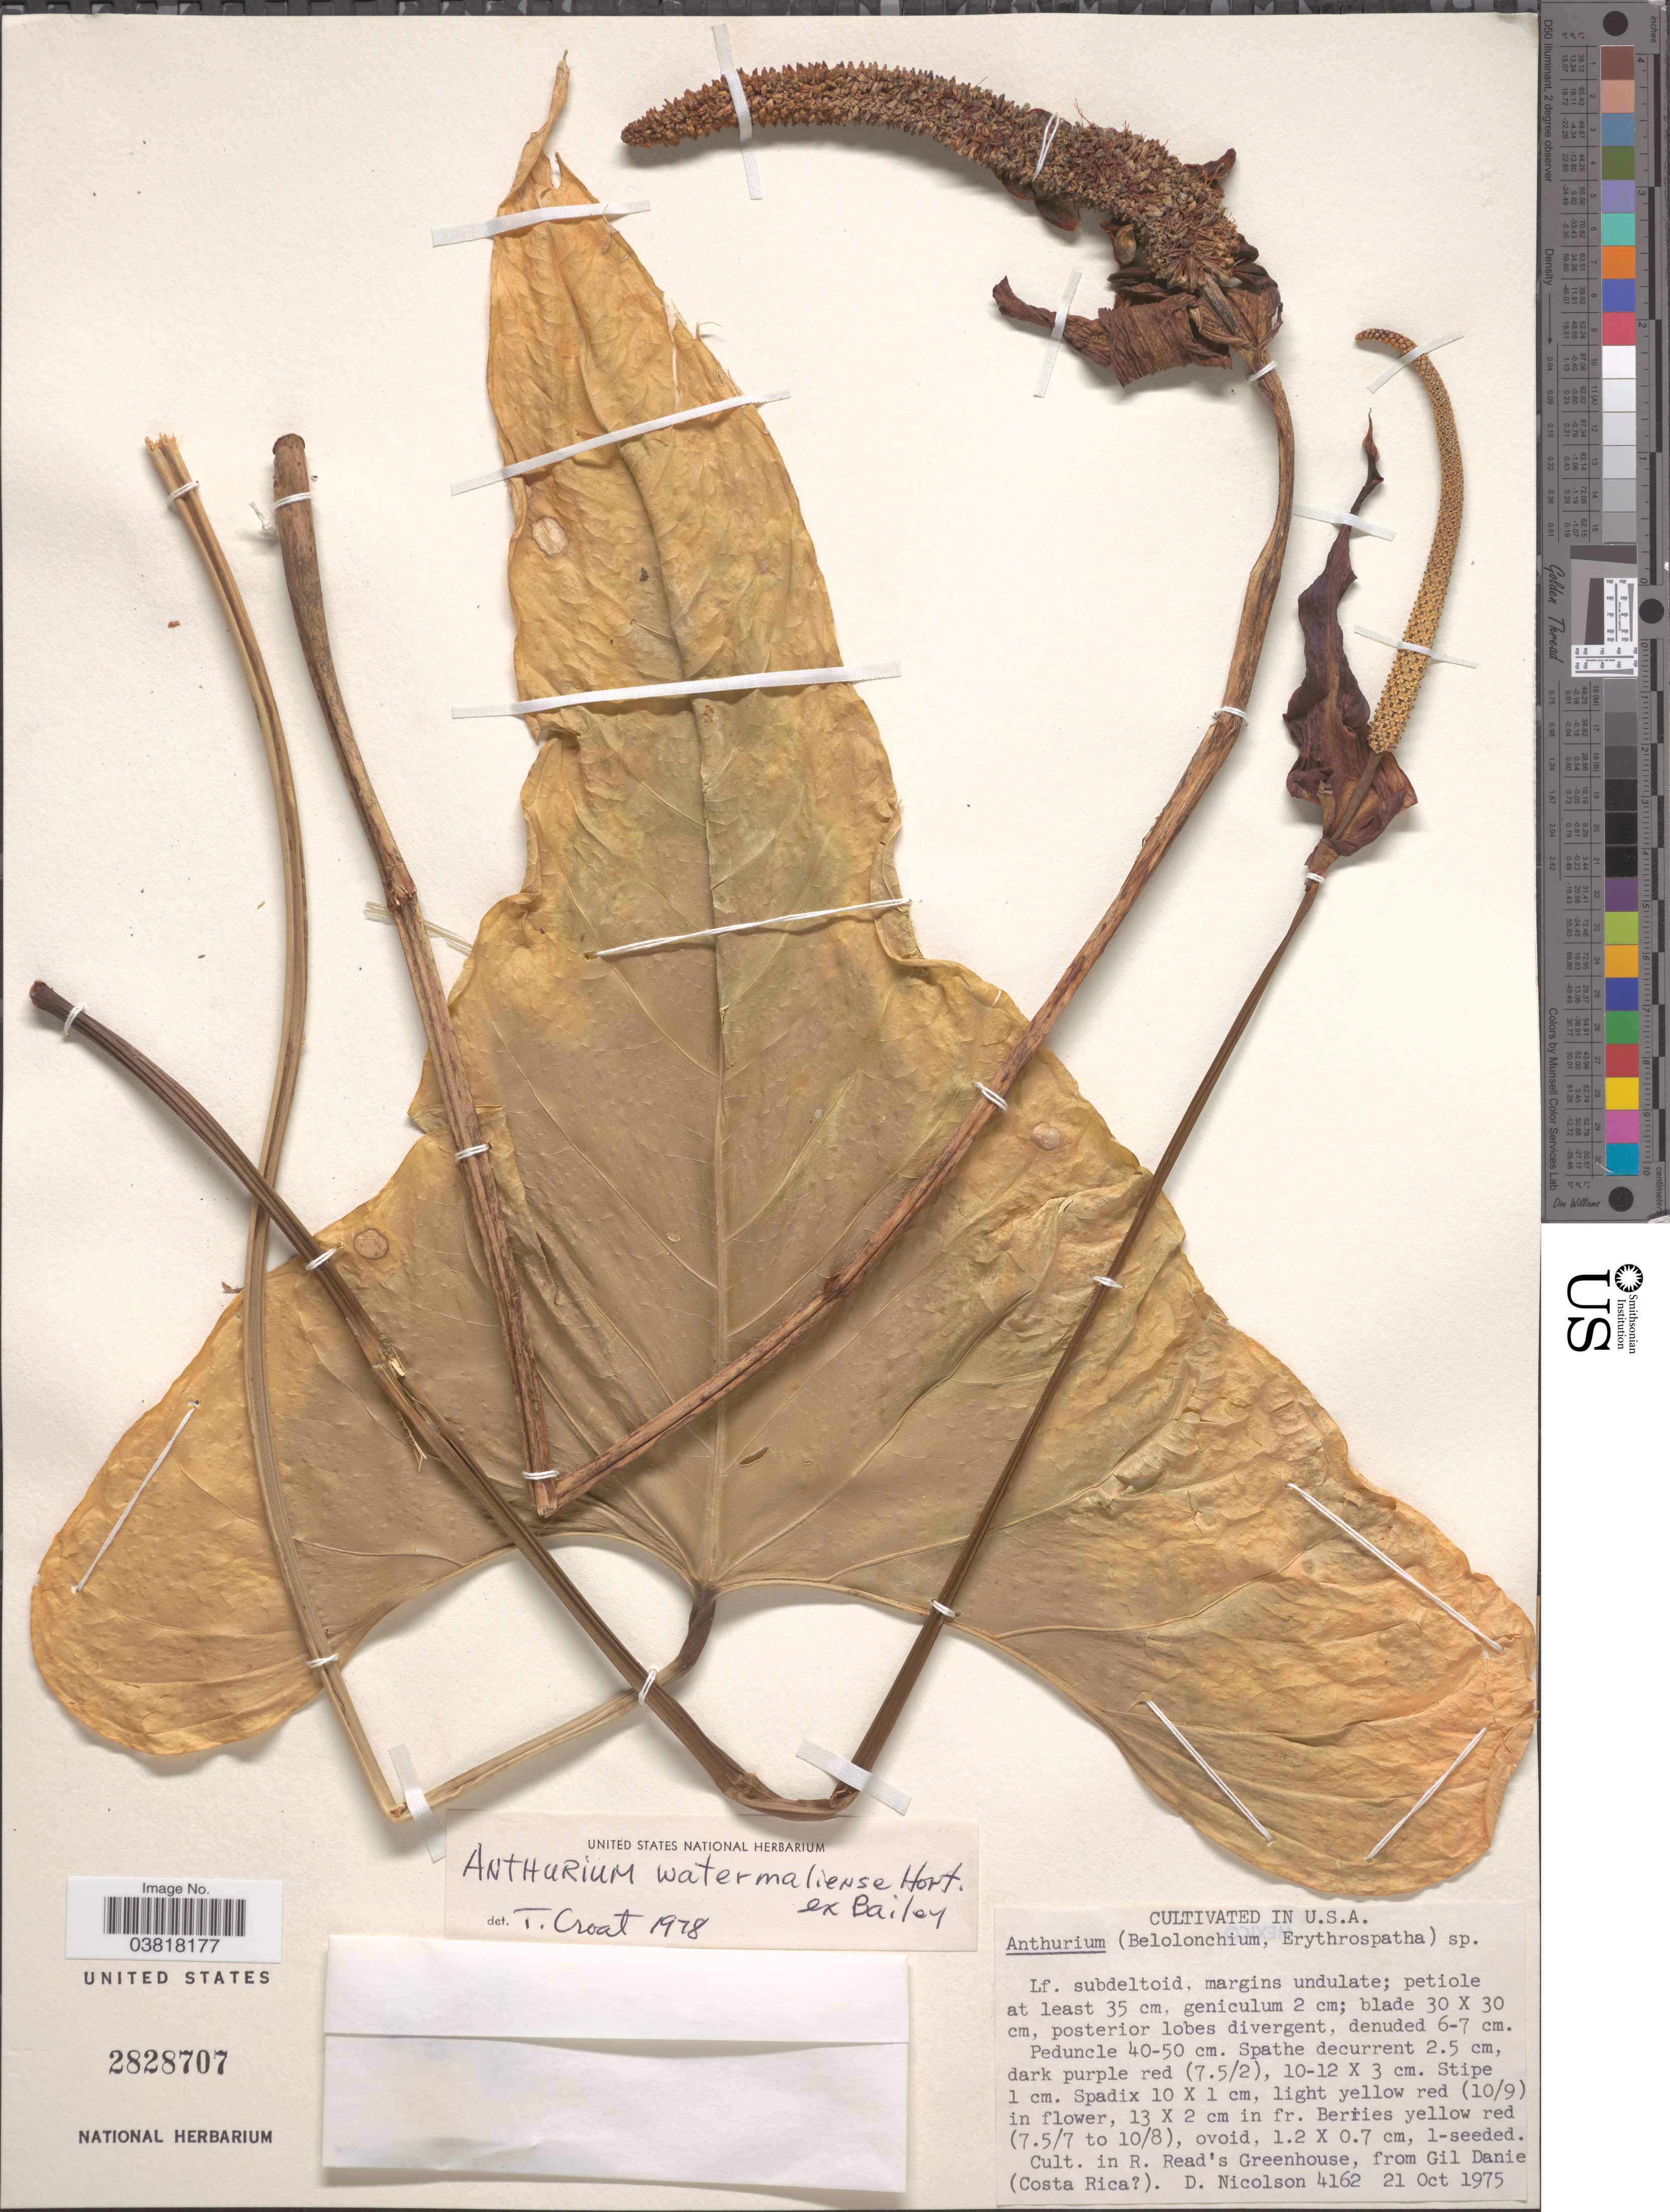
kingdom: Plantae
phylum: Tracheophyta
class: Liliopsida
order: Alismatales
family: Araceae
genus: Anthurium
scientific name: Anthurium watermaliense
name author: L.H. Bailey & Nash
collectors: D. H. Nicolson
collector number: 4162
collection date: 1975-10-21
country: United States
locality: Cult. in R. Read's Greenhouse.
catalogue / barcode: US 2828707